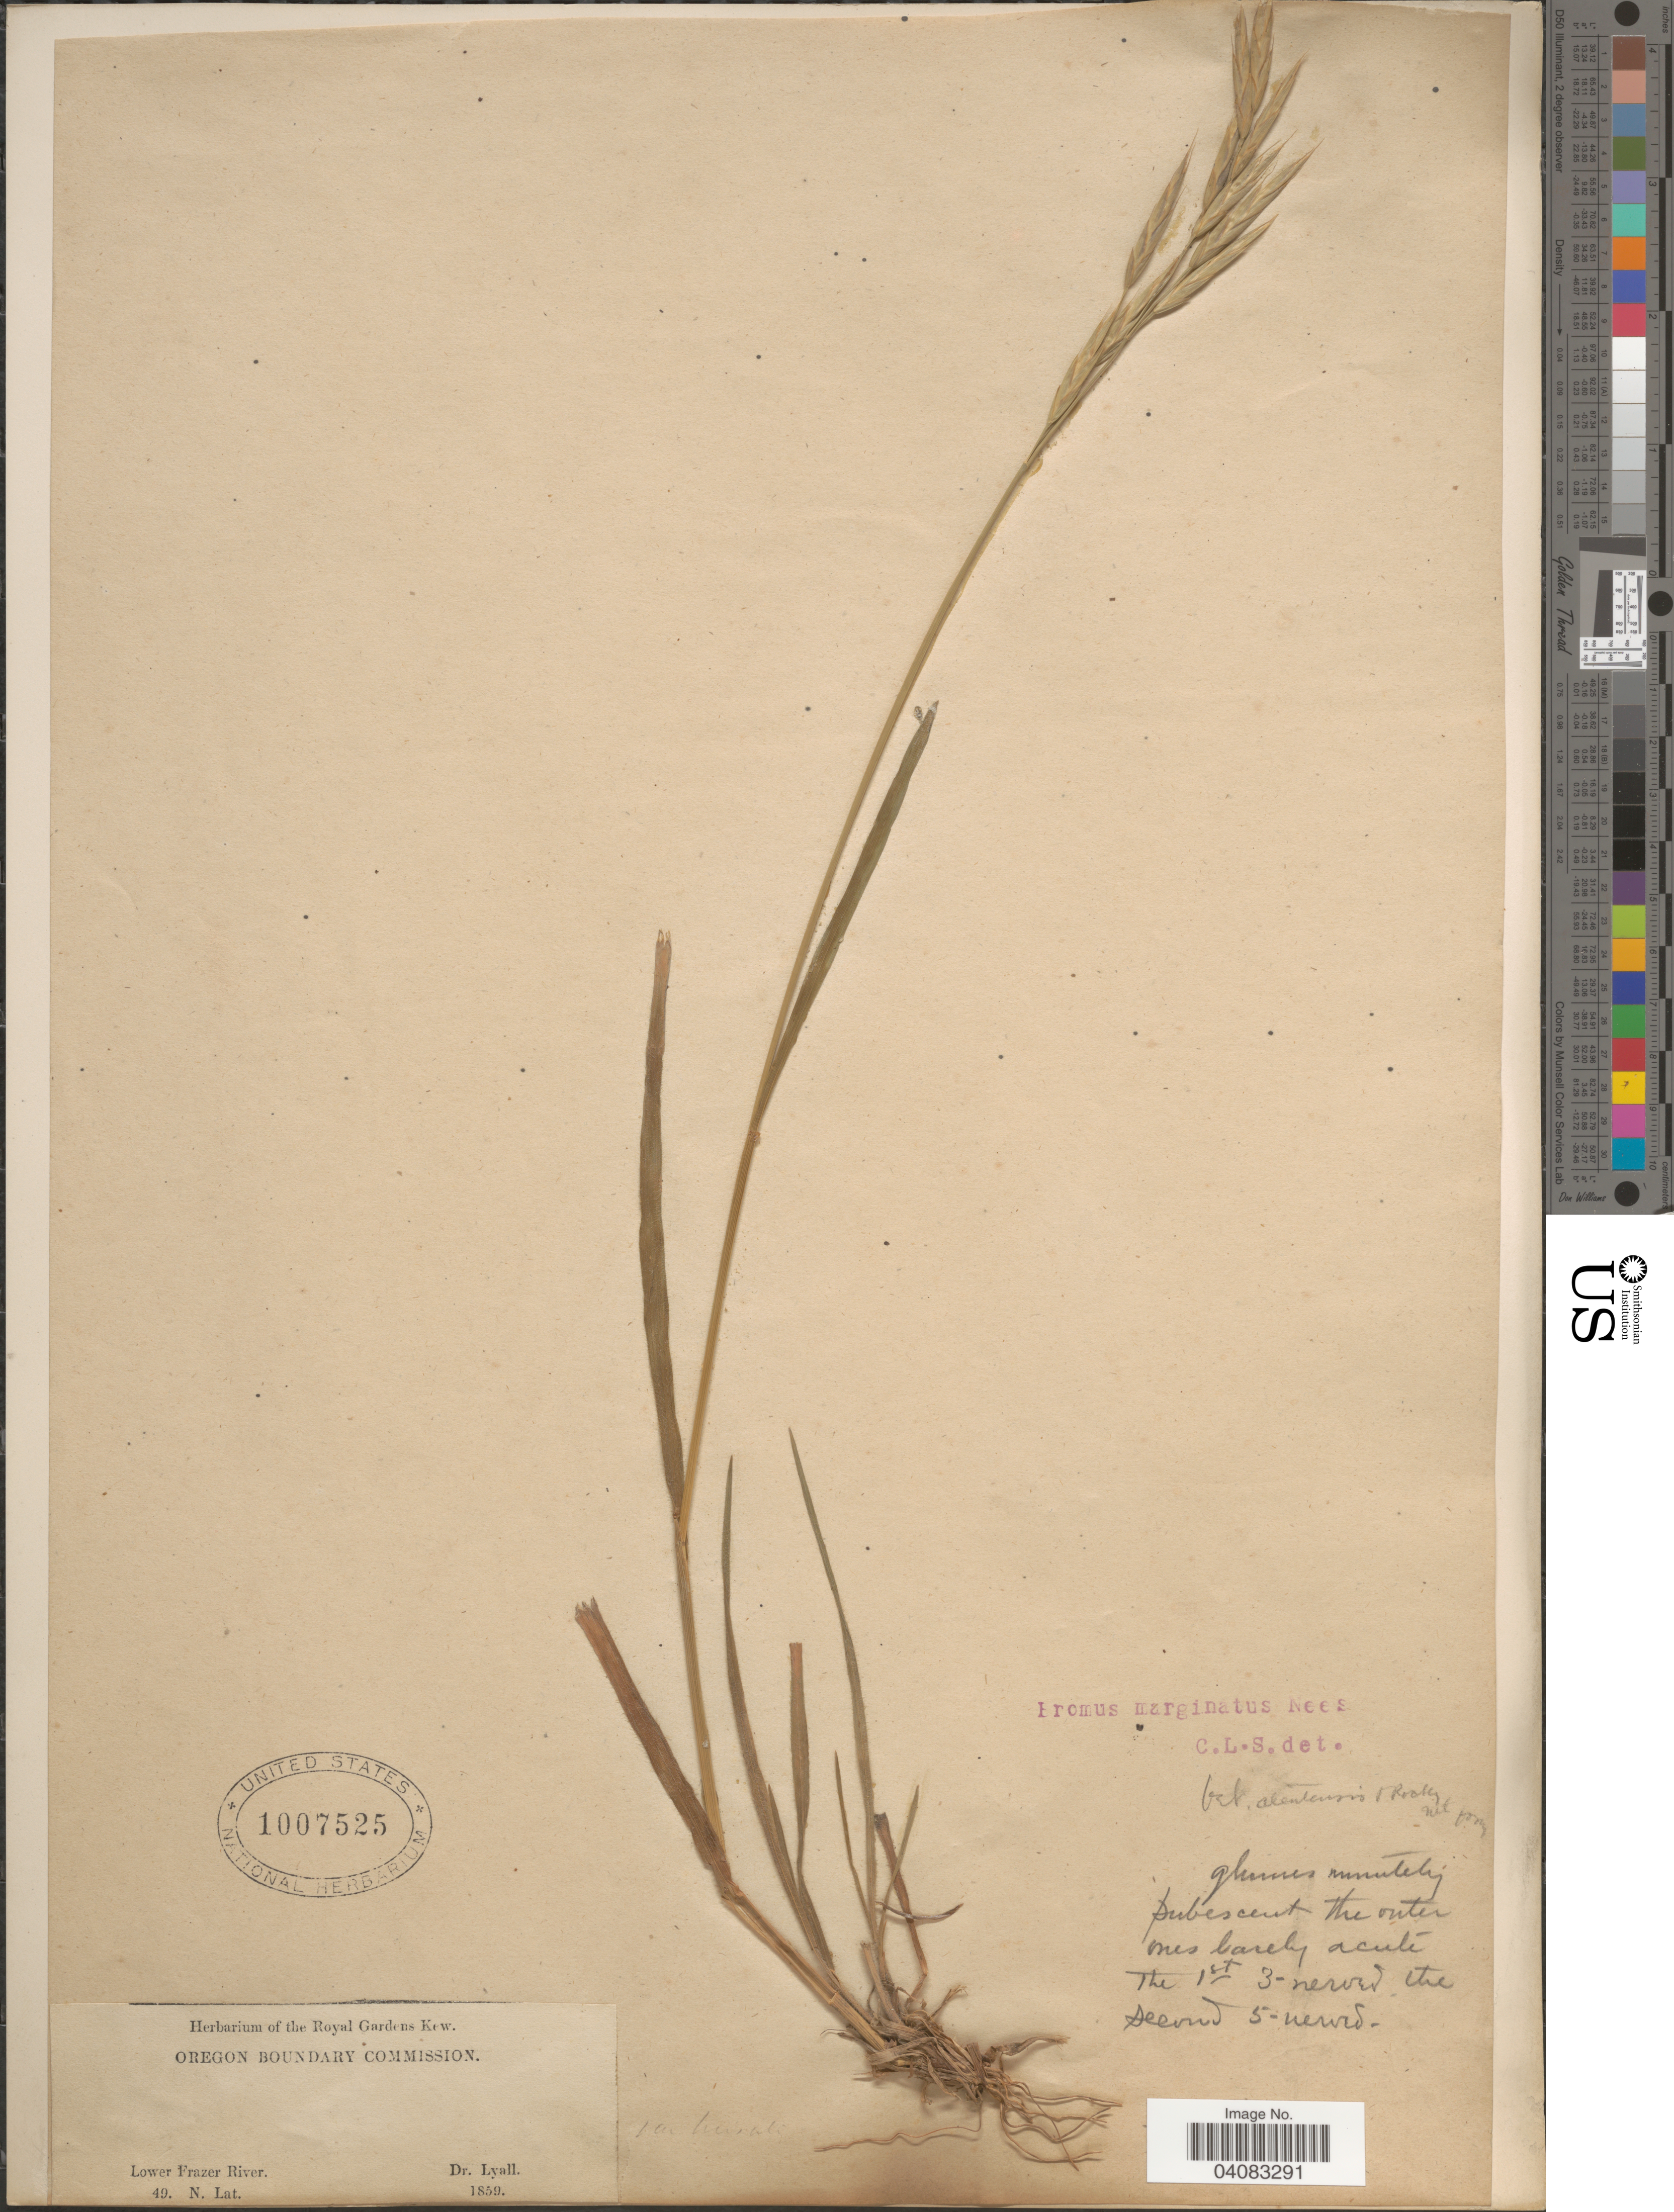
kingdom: Plantae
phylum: Tracheophyta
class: Liliopsida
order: Poales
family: Poaceae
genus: Bromus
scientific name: Bromus marginatus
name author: Nees ex Steud.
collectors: -. Lyall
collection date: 1859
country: United States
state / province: Oregon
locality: Lower Frazer River.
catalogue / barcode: US 1007525